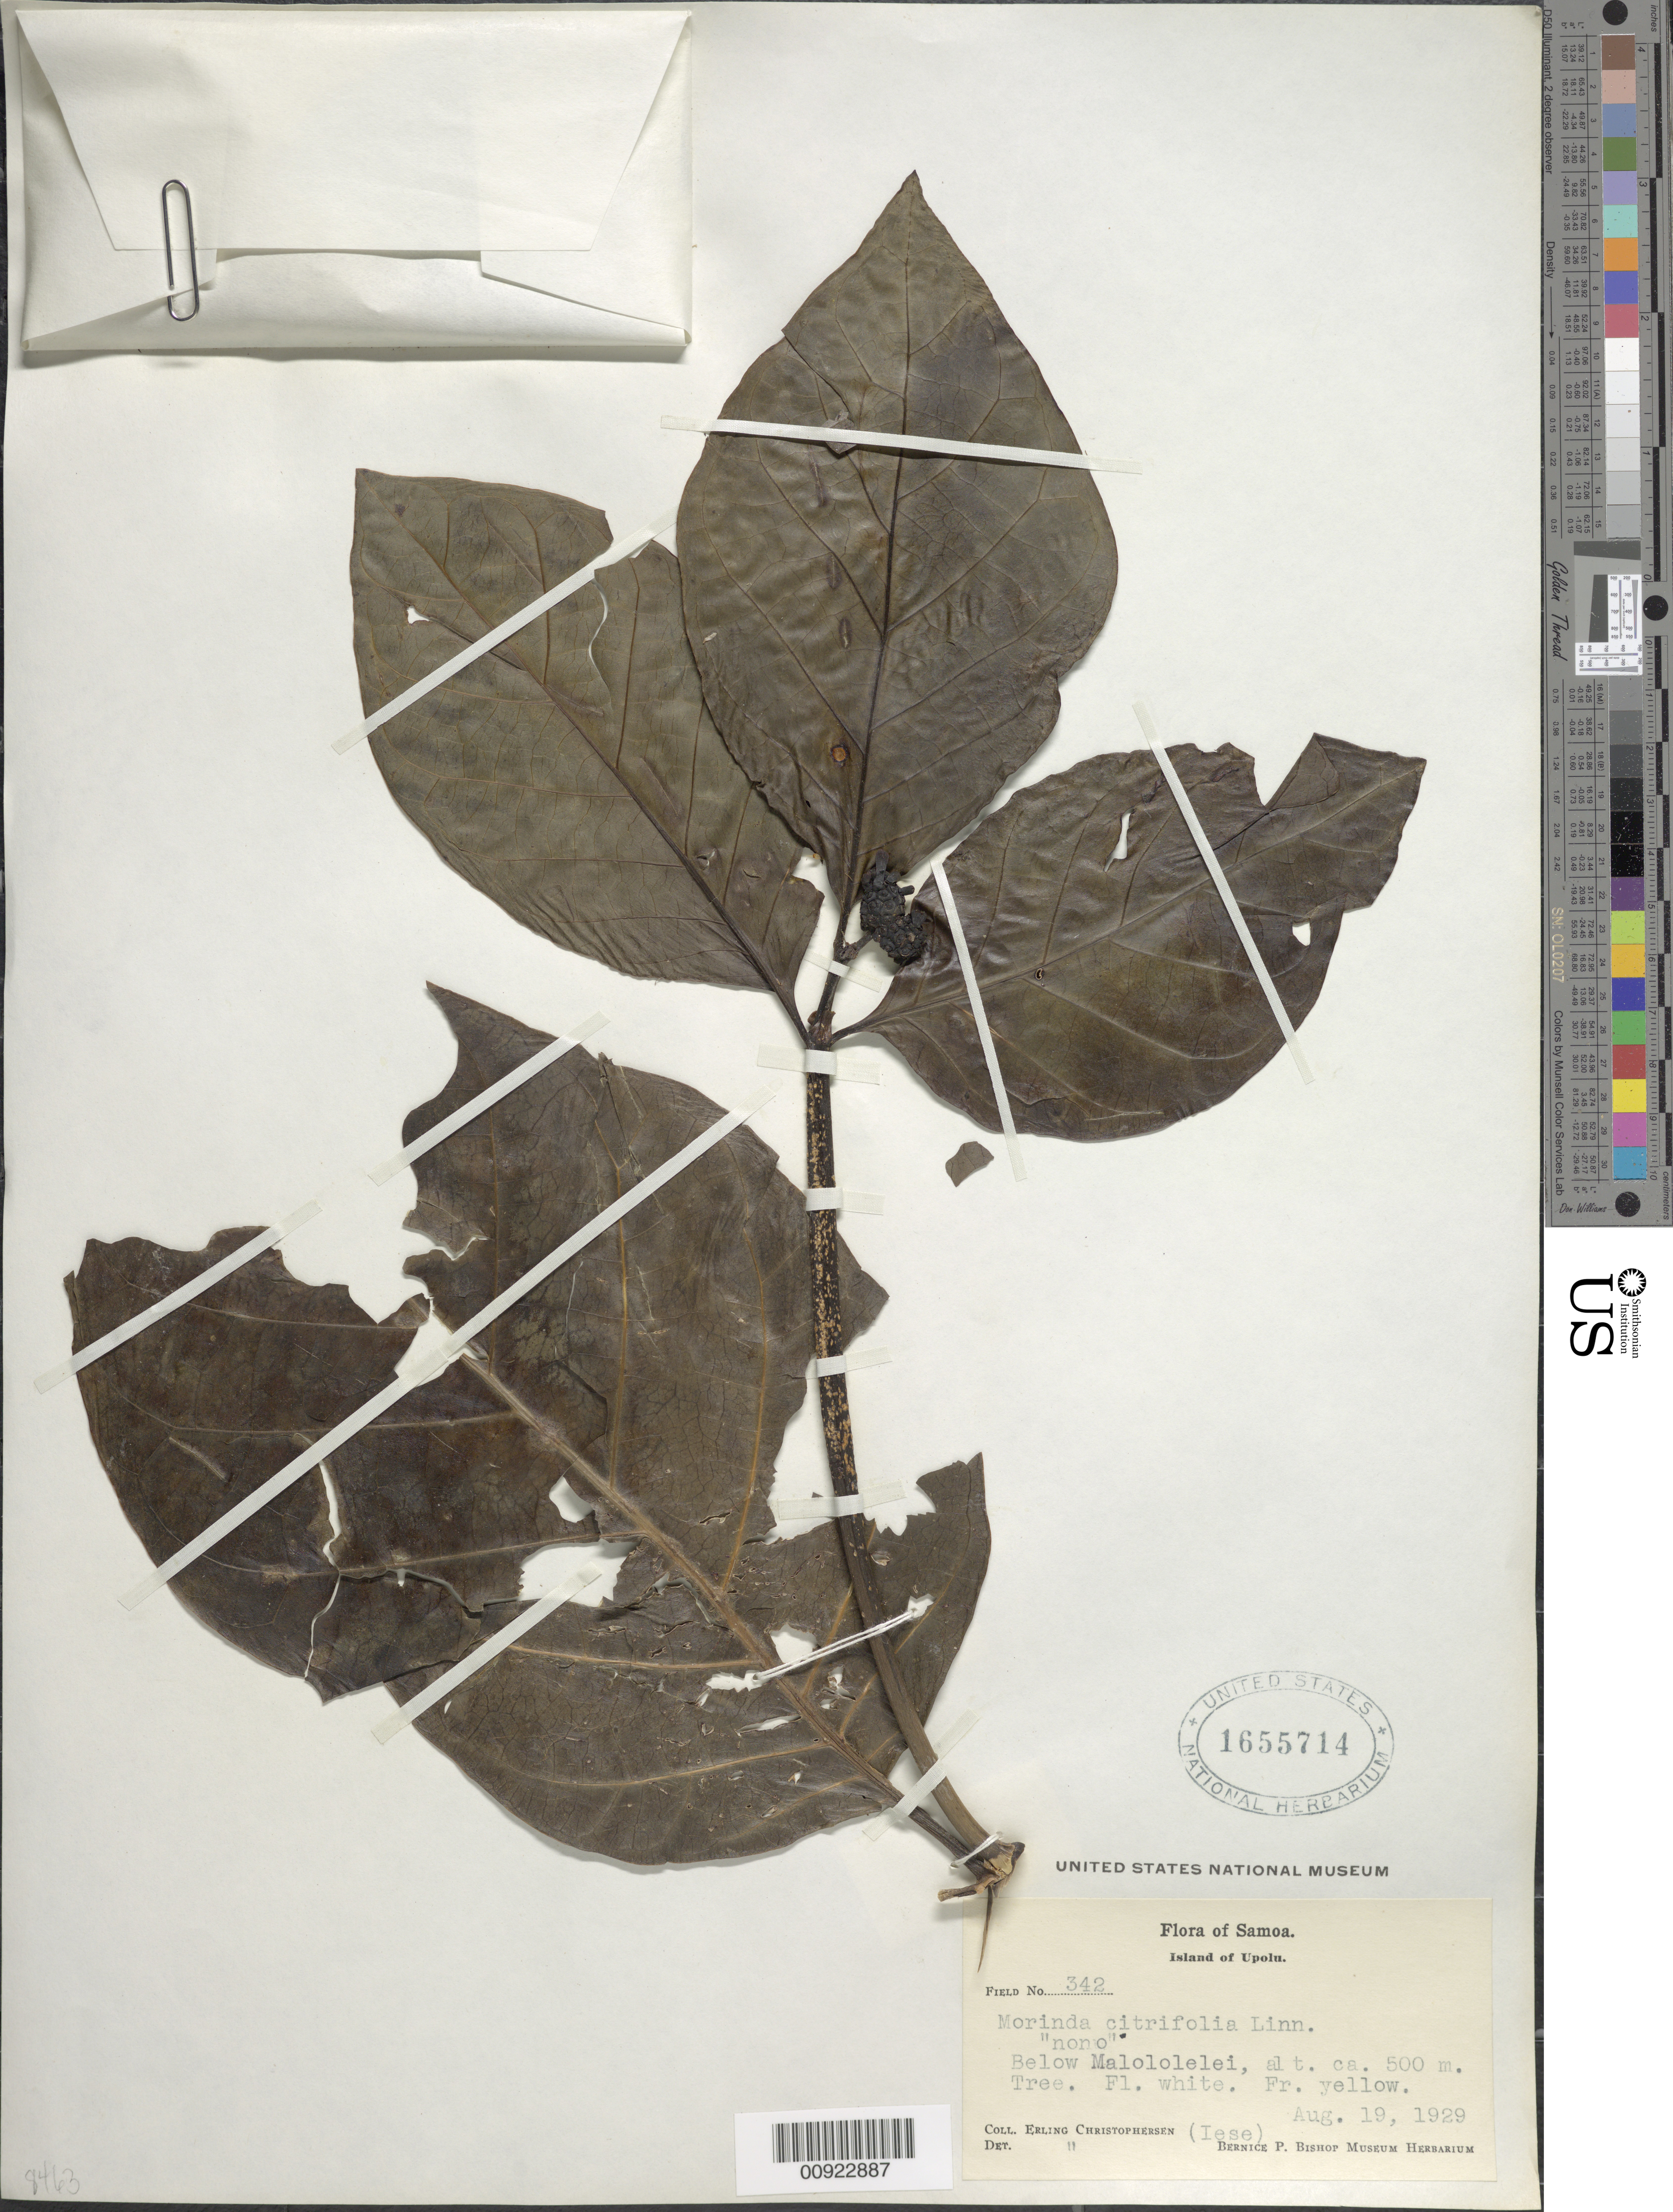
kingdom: Plantae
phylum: Tracheophyta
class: Magnoliopsida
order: Gentianales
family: Rubiaceae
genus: Morinda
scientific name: Morinda citrifolia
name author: L.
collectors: E. Christophersen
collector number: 342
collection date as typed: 19 Aug 1929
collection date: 1929-08-19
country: Samoa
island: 'Upolu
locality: Below Malololelei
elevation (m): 500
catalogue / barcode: US 1655714